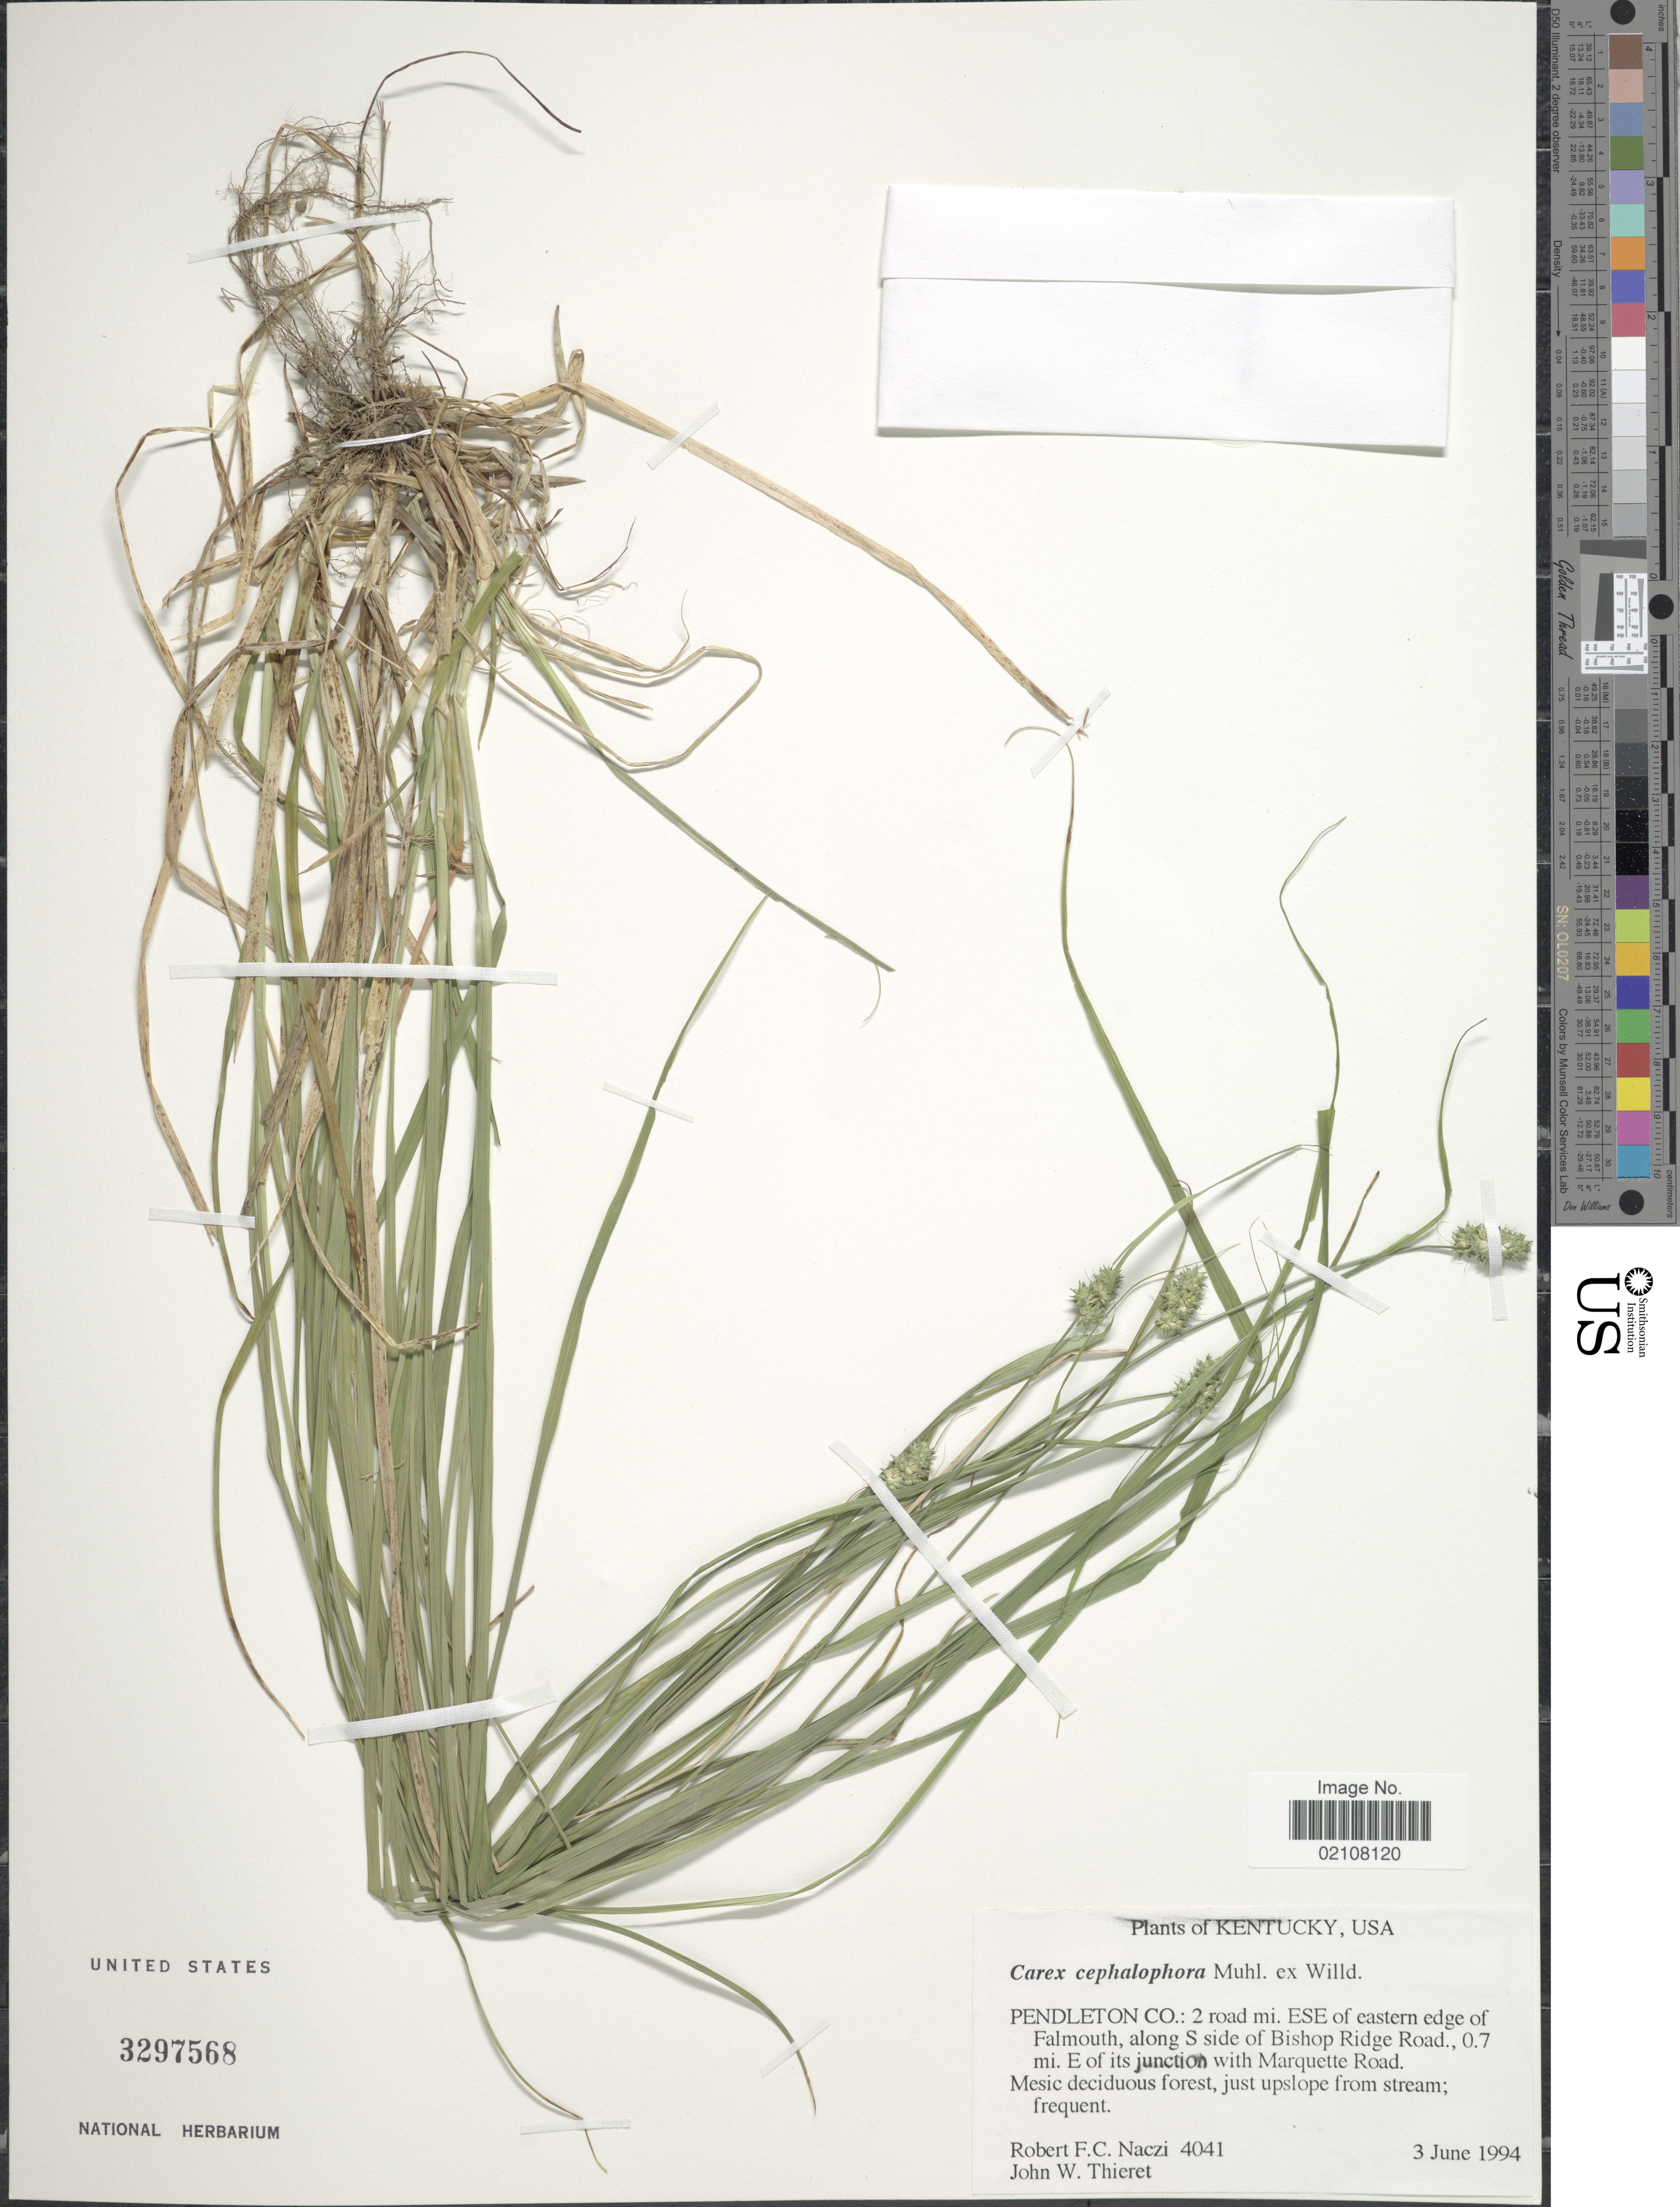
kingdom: Plantae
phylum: Tracheophyta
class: Liliopsida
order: Poales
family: Cyperaceae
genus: Carex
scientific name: Carex cephalophora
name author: Muhl. ex Willd.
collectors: R. F. C. Naczi & J. W. Thieret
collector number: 4041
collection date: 1994-06-03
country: United States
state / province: Kentucky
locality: Pendleton Co.: 2 road mi. ESE of eastern edge of Falmouth, along S side of Ridge Road., 0.7 mi E. of its junction with Marquette Road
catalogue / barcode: US 3297568